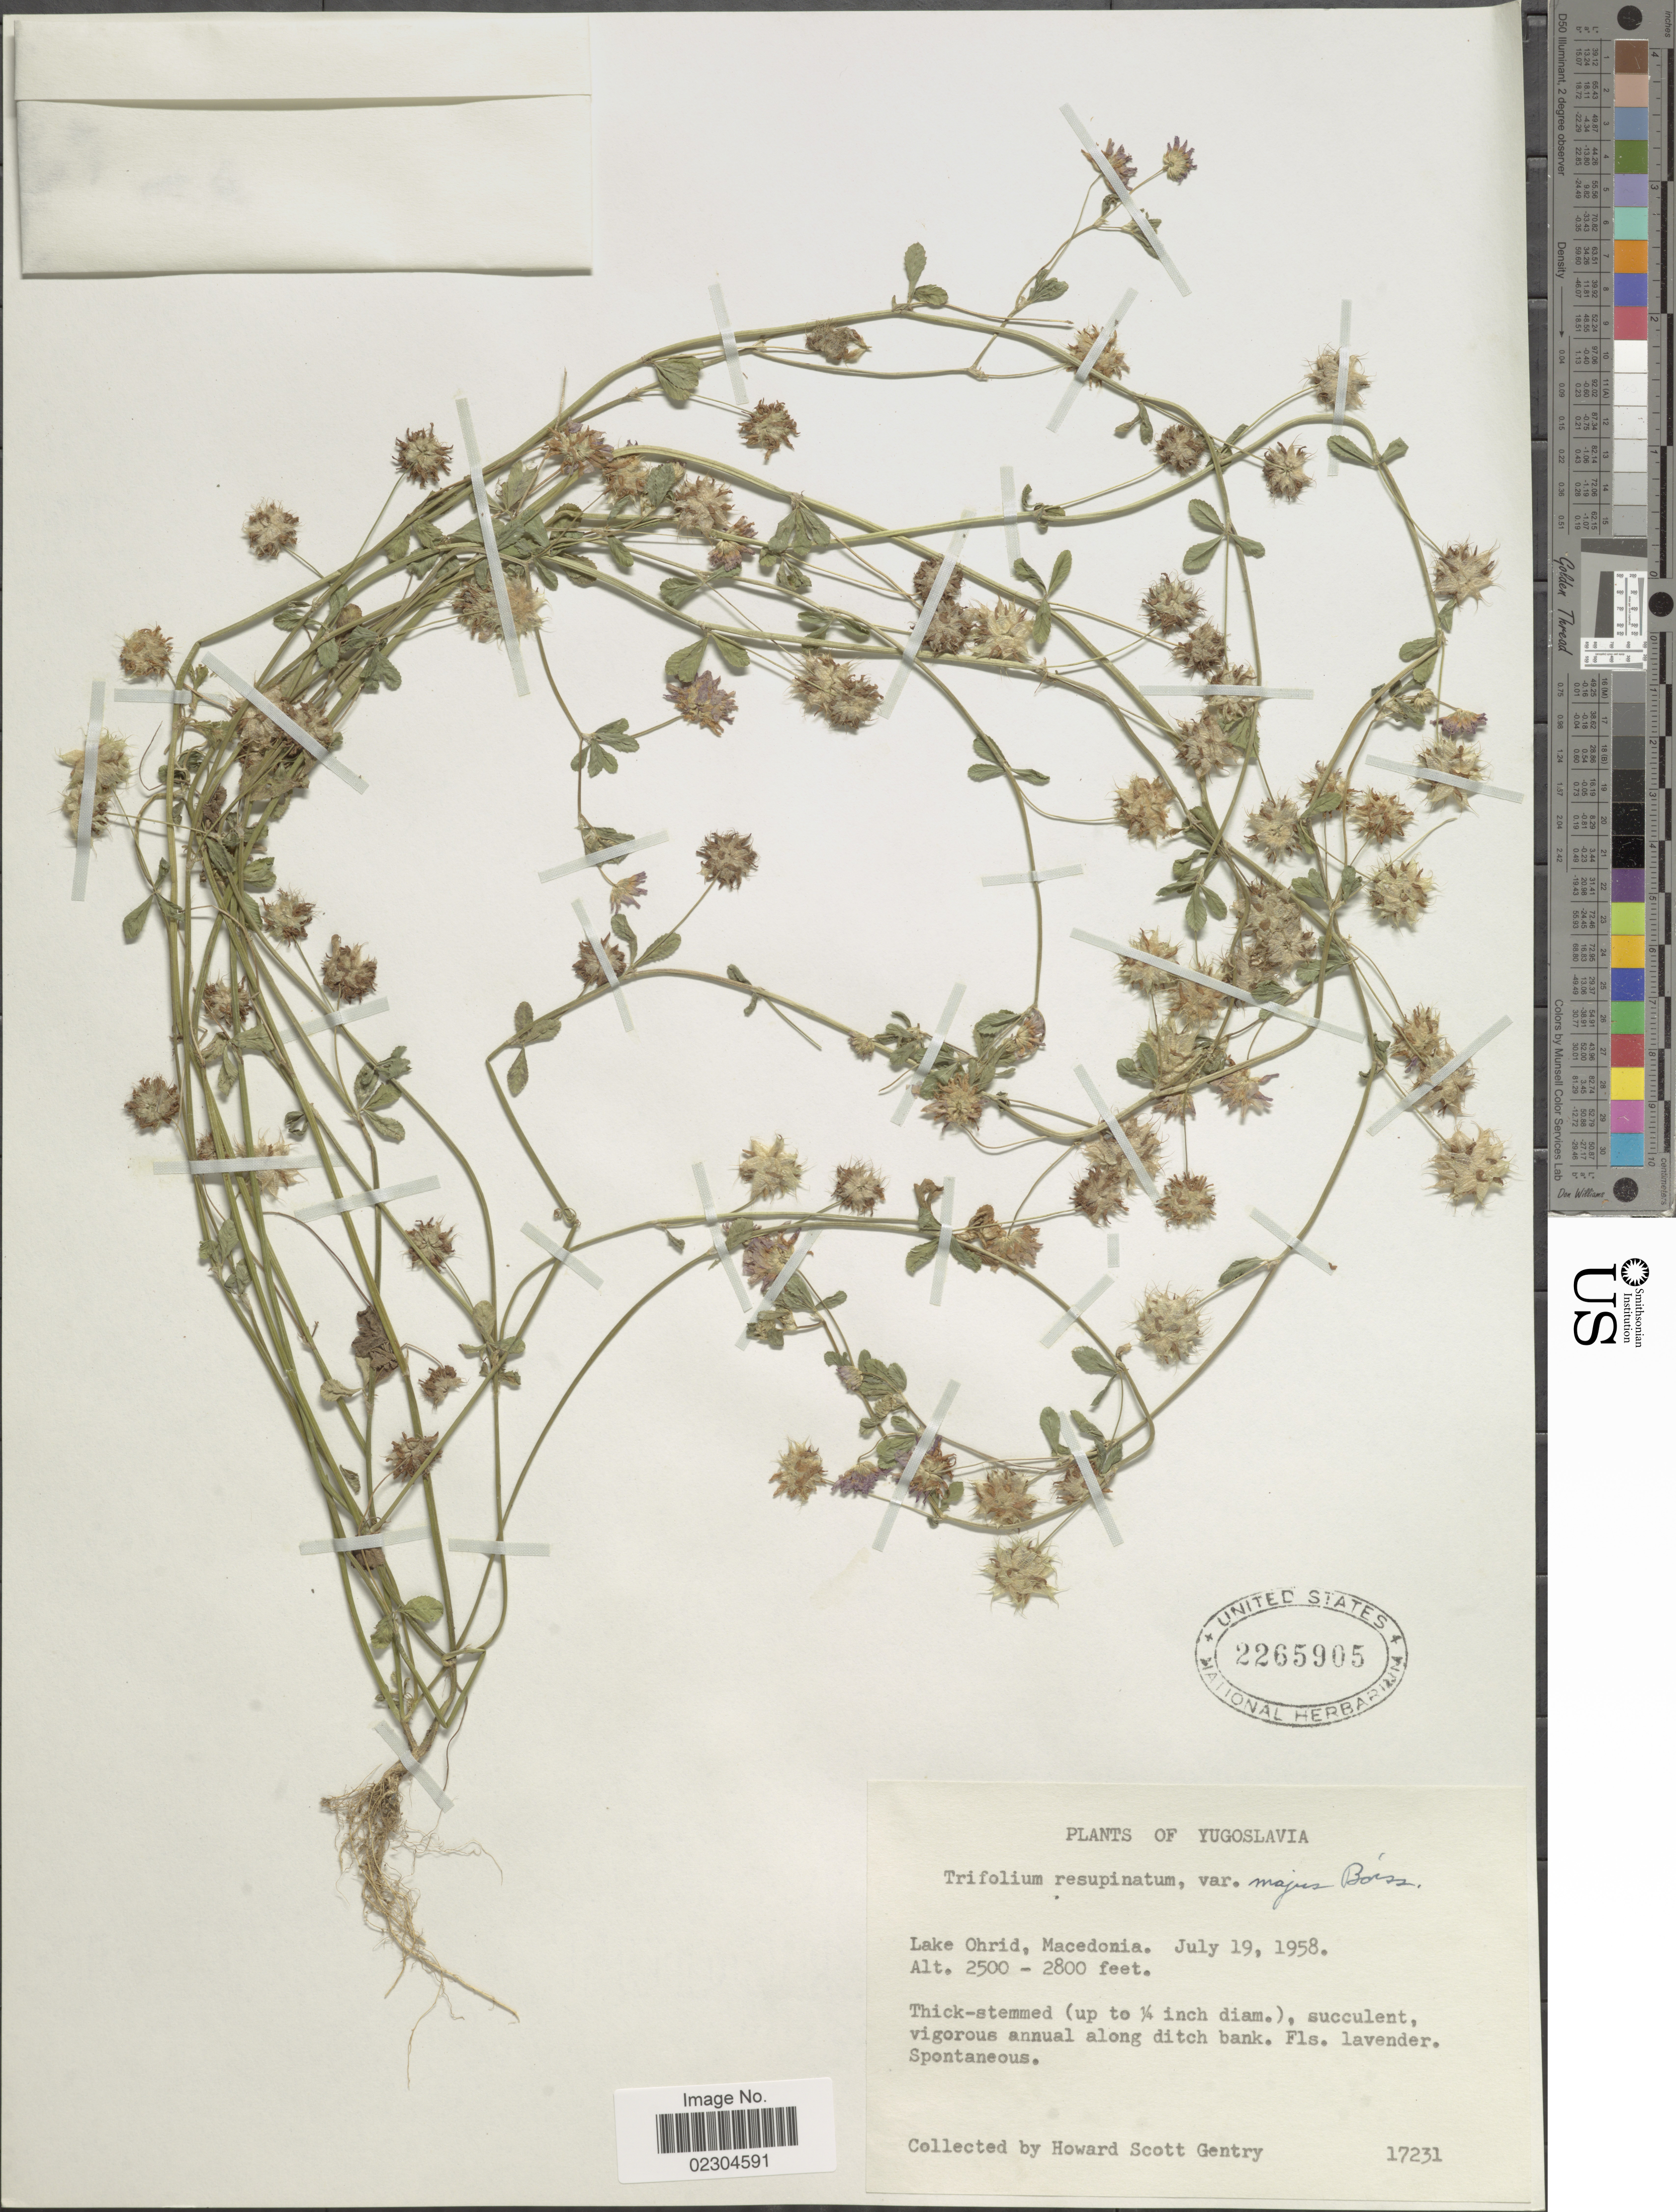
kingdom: Plantae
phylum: Tracheophyta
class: Magnoliopsida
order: Fabales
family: Fabaceae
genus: Trifolium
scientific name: Trifolium resupinatum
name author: L.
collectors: H. S. Gentry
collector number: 17231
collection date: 1958-07-19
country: North Macedonia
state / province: Ohrid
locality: Lake Ohrid, Macedonia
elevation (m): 762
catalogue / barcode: US 2265905